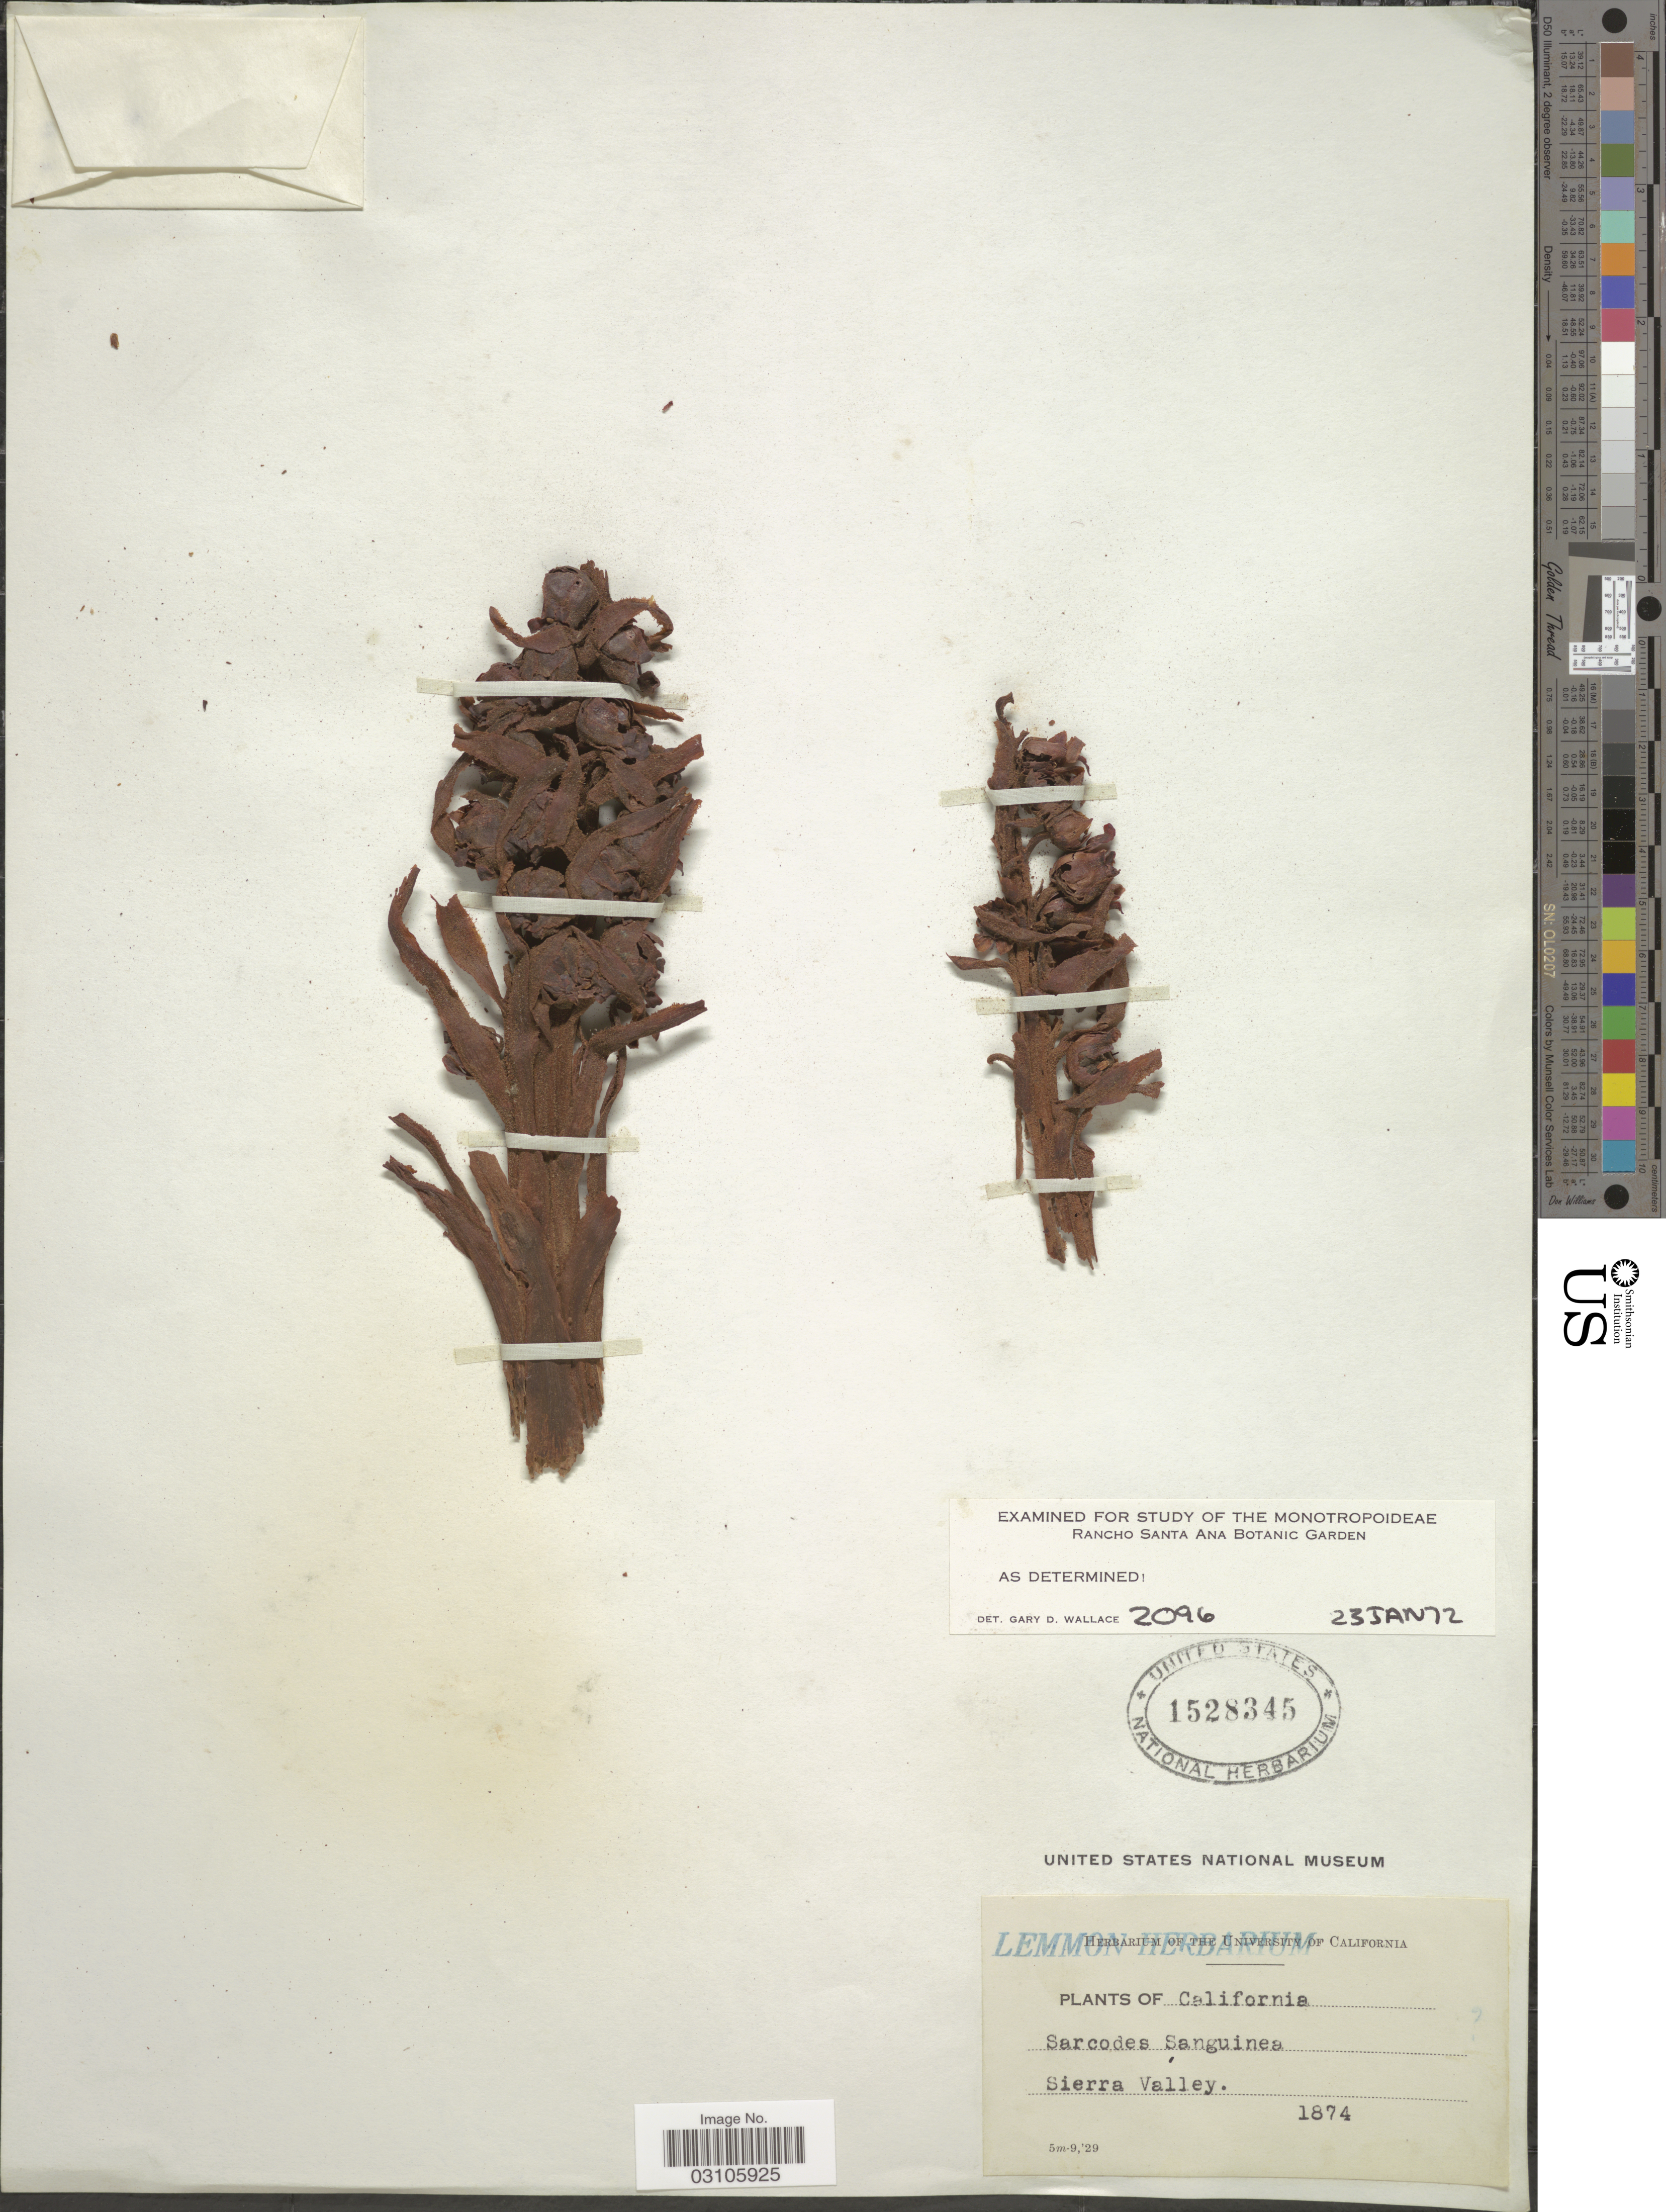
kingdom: Plantae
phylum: Tracheophyta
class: Magnoliopsida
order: Ericales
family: Ericaceae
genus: Sarcodes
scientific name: Sarcodes sanguinea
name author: Torr.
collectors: ex herb. Lemmon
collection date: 1874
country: United States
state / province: California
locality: Sierra Valley.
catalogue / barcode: US 1528345